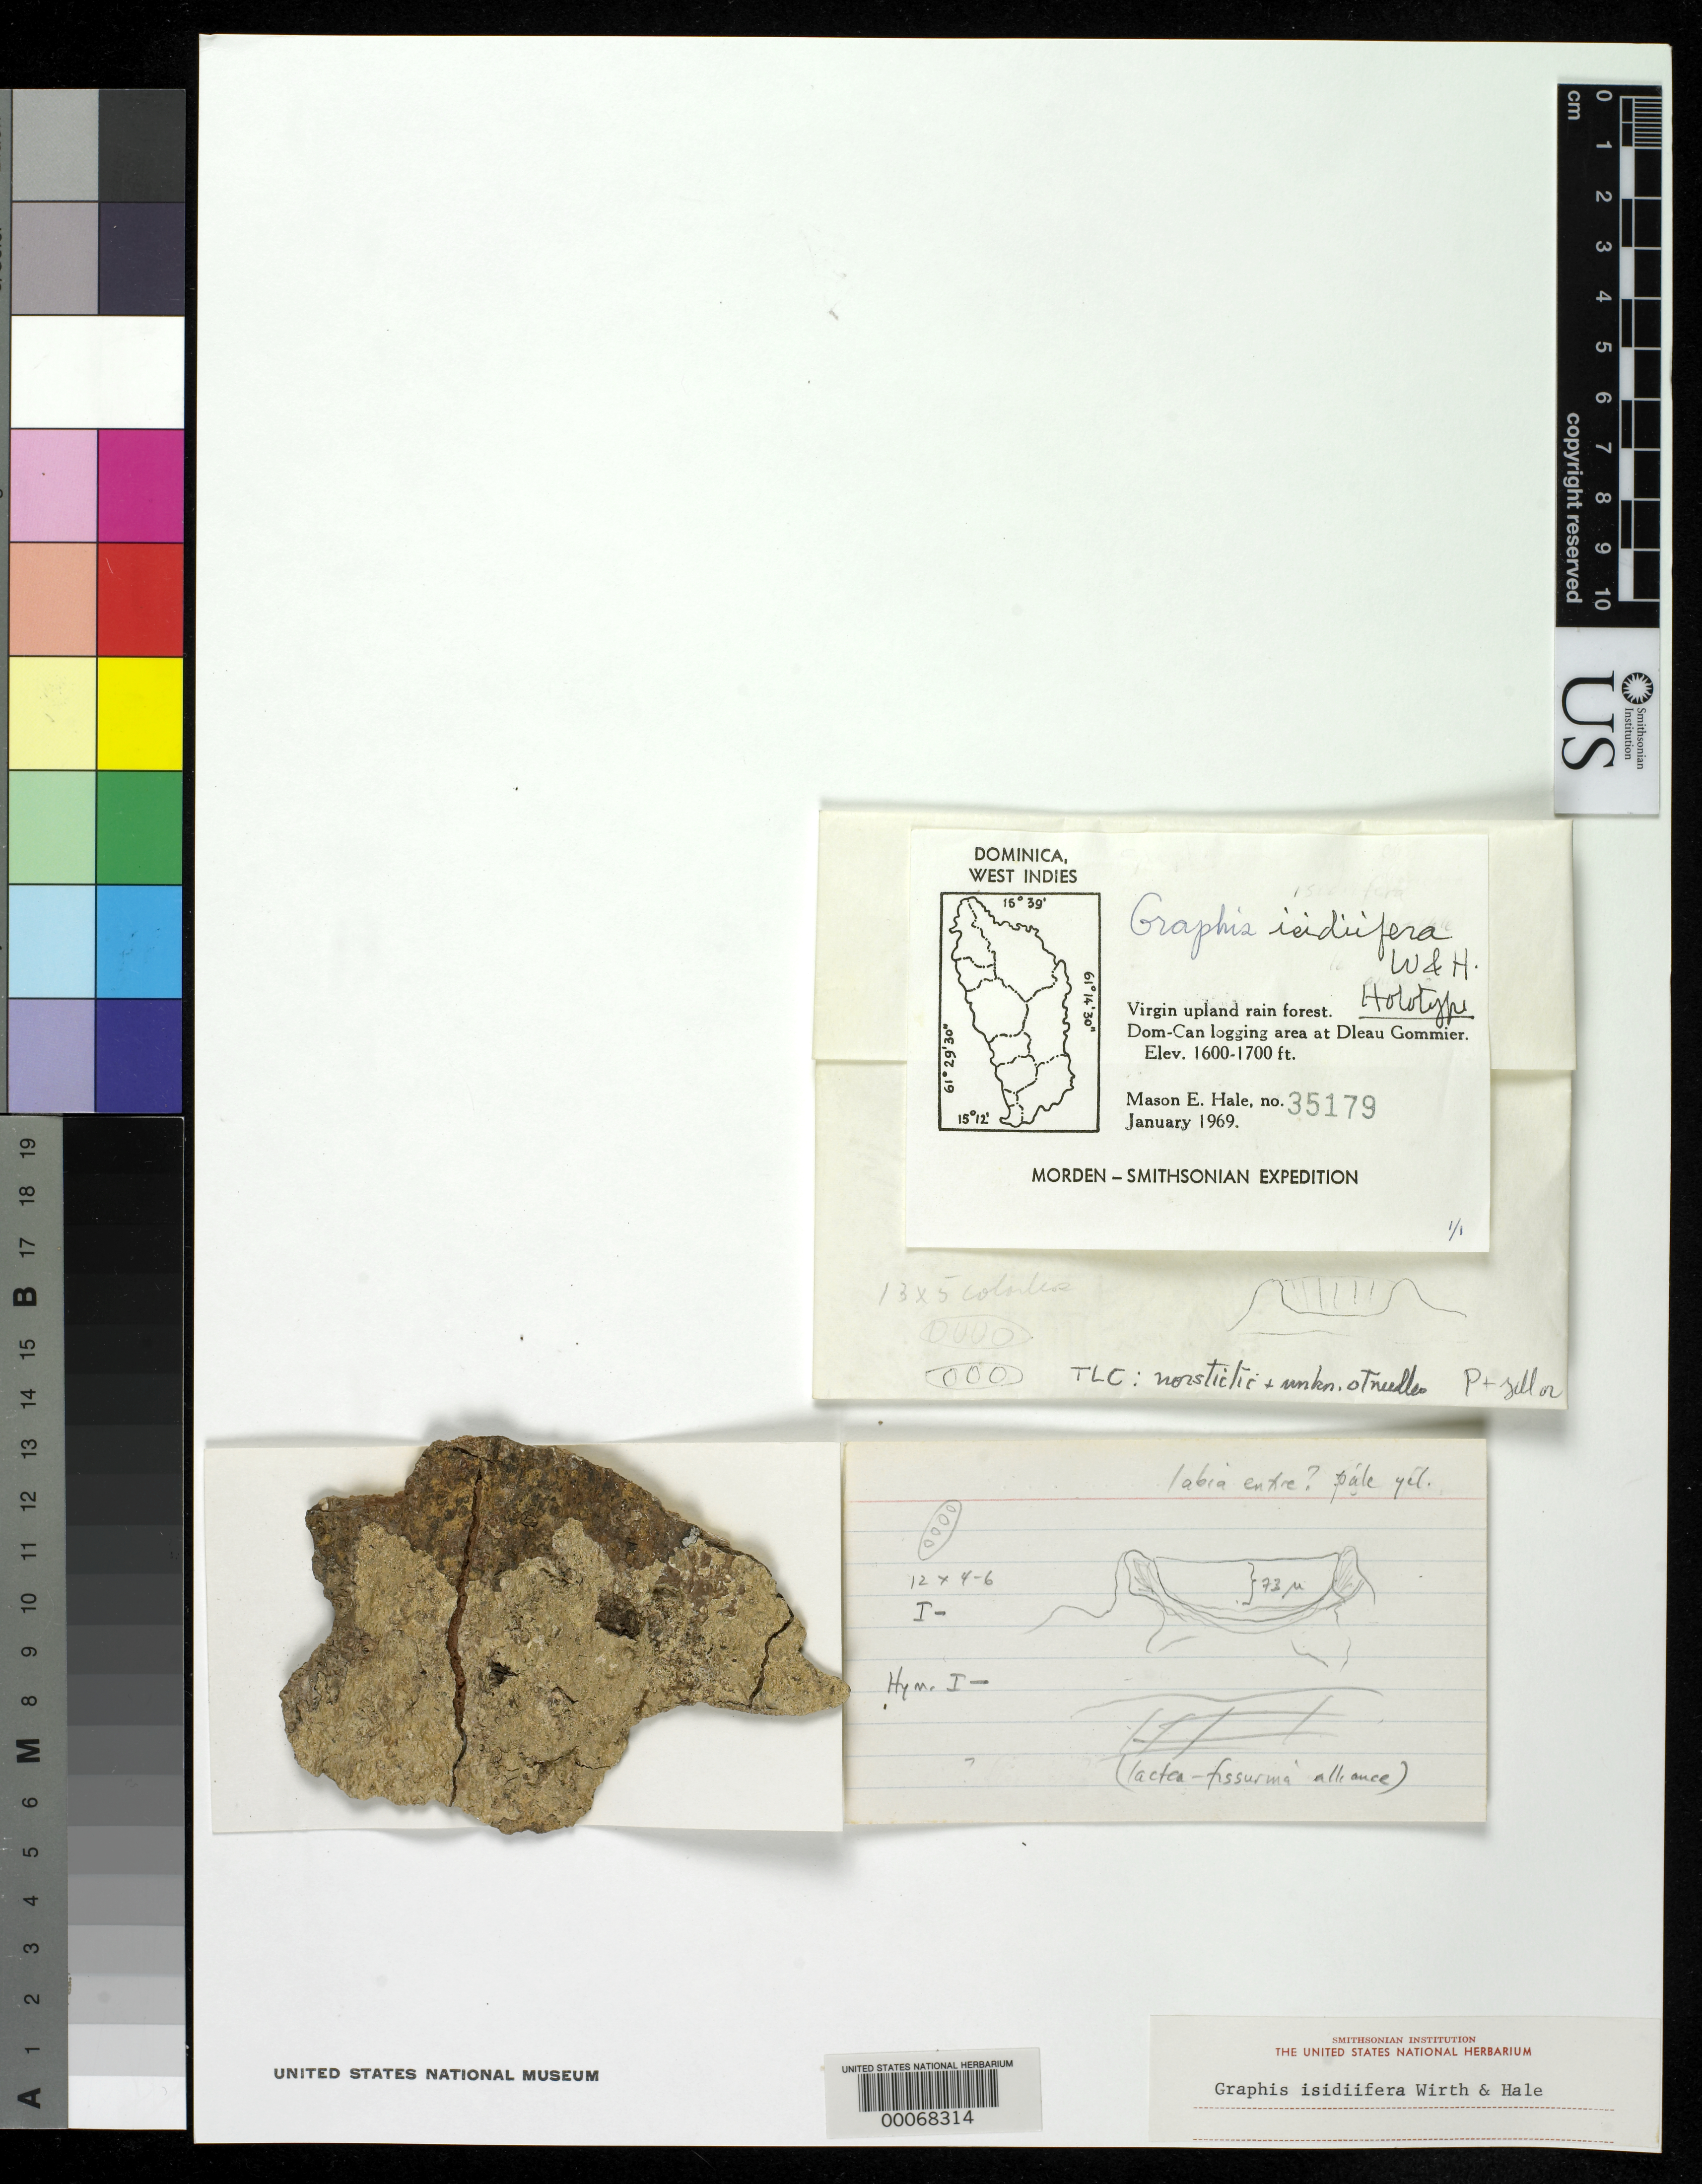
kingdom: Fungi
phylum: Ascomycota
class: Lecanoromycetes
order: Ostropales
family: Graphidaceae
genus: Graphis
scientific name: Graphis isidiifera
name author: M. Wirth & Hale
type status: Holotype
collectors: M. Hale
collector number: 35179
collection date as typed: Jan 1969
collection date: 1969-01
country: Dominica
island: Dominica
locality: Dom-Can Logging Area at Dleau Gommier.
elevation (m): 1600